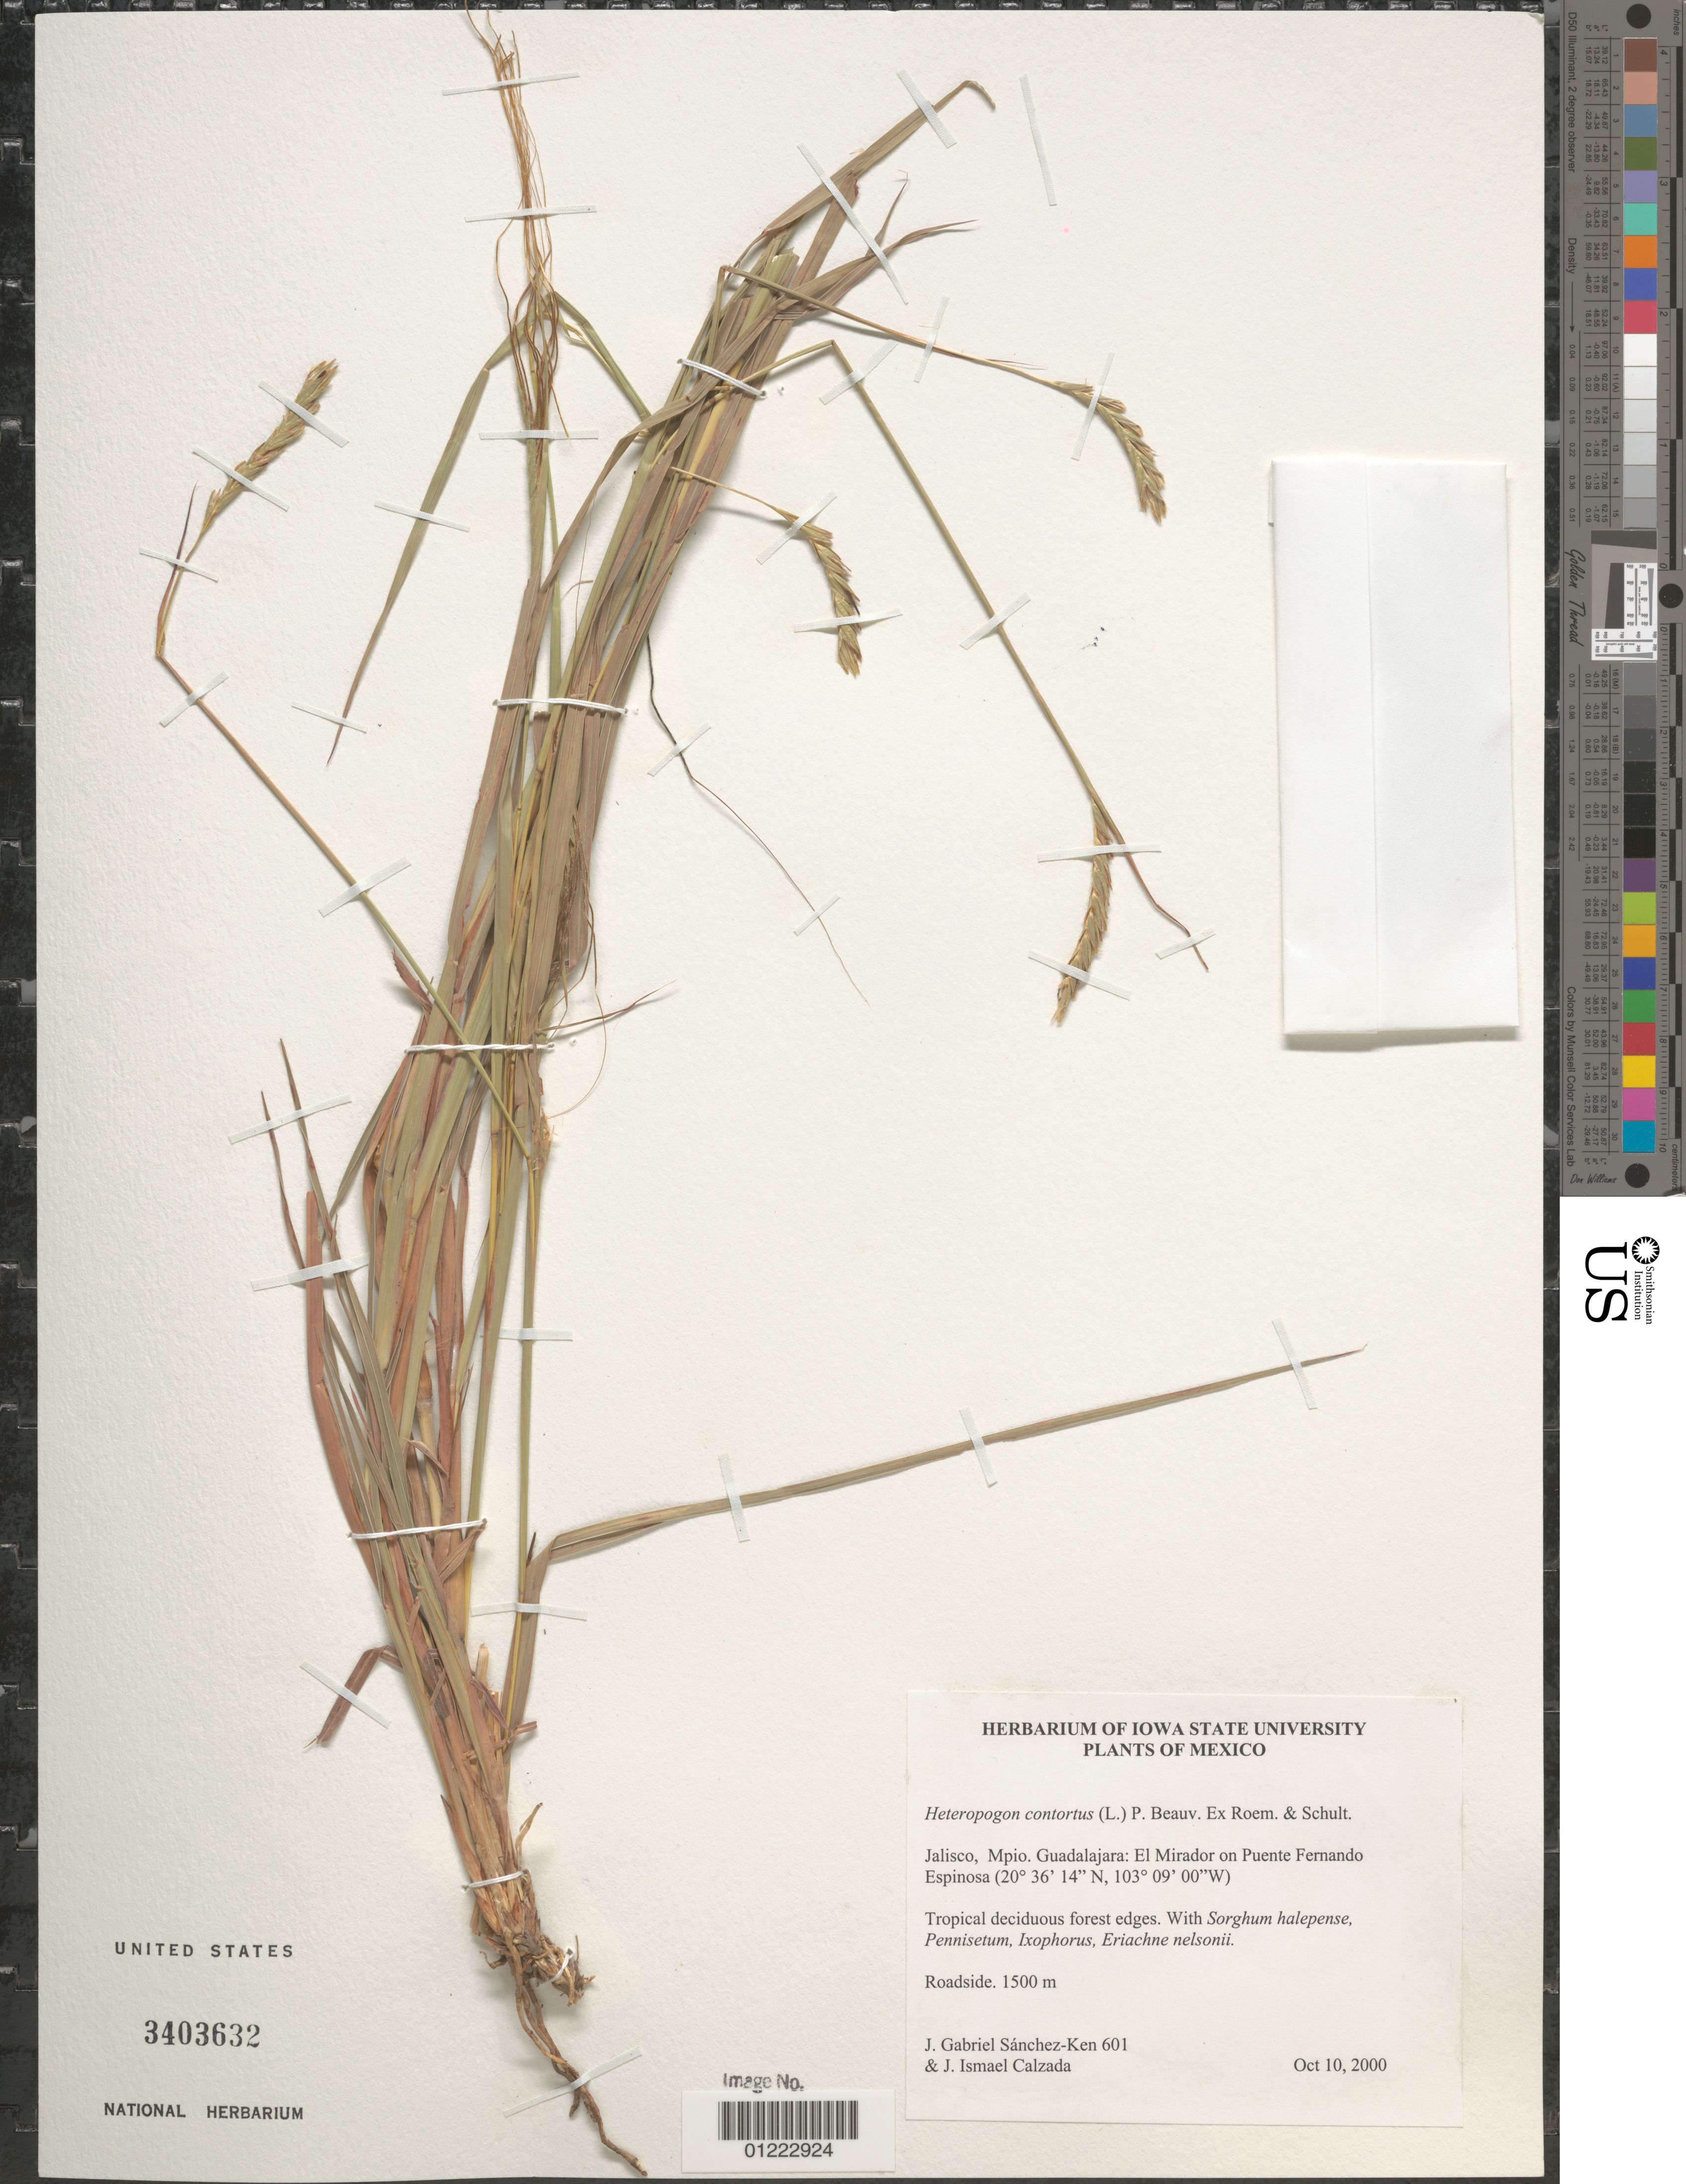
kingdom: Plantae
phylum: Tracheophyta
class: Liliopsida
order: Poales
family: Poaceae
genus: Heteropogon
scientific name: Heteropogon contortus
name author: (L.) P. Beauv. ex Roem. & Schult.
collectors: J. G. Sánchez-Ken & J. I. Calzada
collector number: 601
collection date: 2000-10-10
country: Mexico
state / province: Jalisco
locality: Mpio. Guadalajara: El Mirador on Puente Fernando Espinosa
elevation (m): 1500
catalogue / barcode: US 3403632